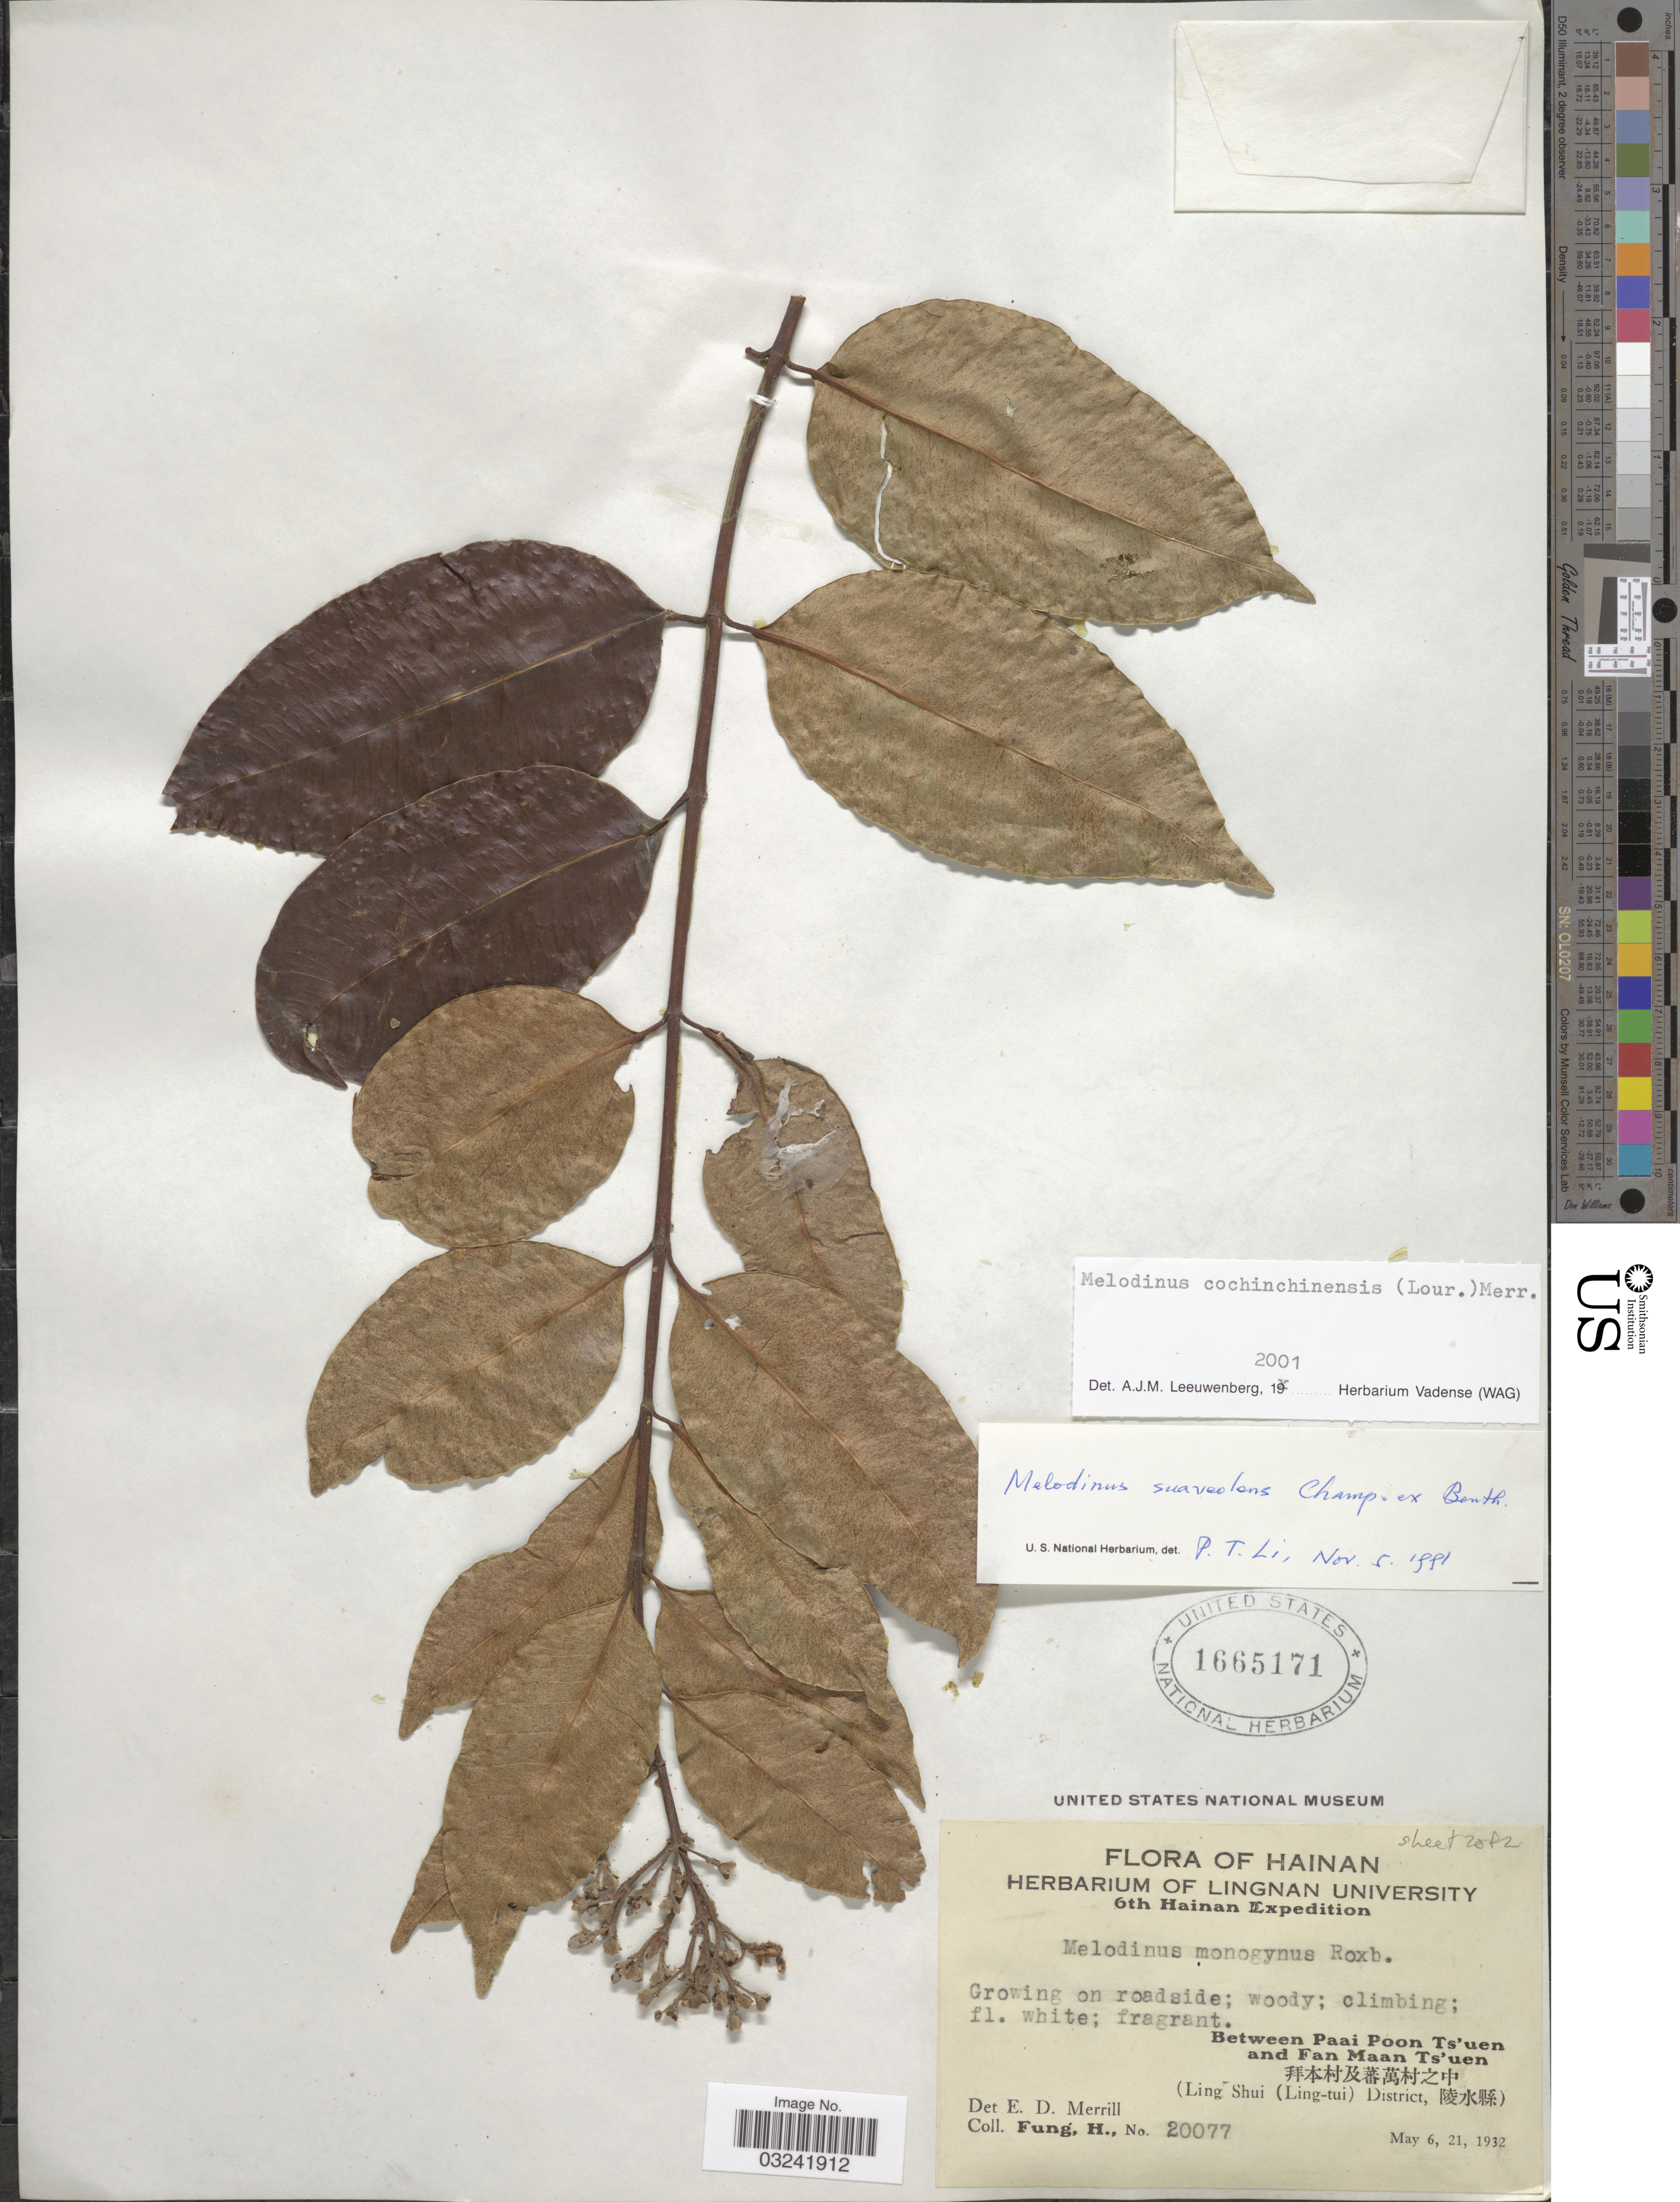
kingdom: Plantae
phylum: Tracheophyta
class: Magnoliopsida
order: Gentianales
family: Apocynaceae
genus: Melodinus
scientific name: Melodinus cochinchinensis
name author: (Lour.) Merr.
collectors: H. Fung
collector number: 20077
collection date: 1932-05-06/1932-05-21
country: China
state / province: Hainan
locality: Hainan, Between Paai Poon Ts'uen and Fan Maan Ts'uen X, (Ling Shui (Ling-tui) District X).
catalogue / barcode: US 1665171